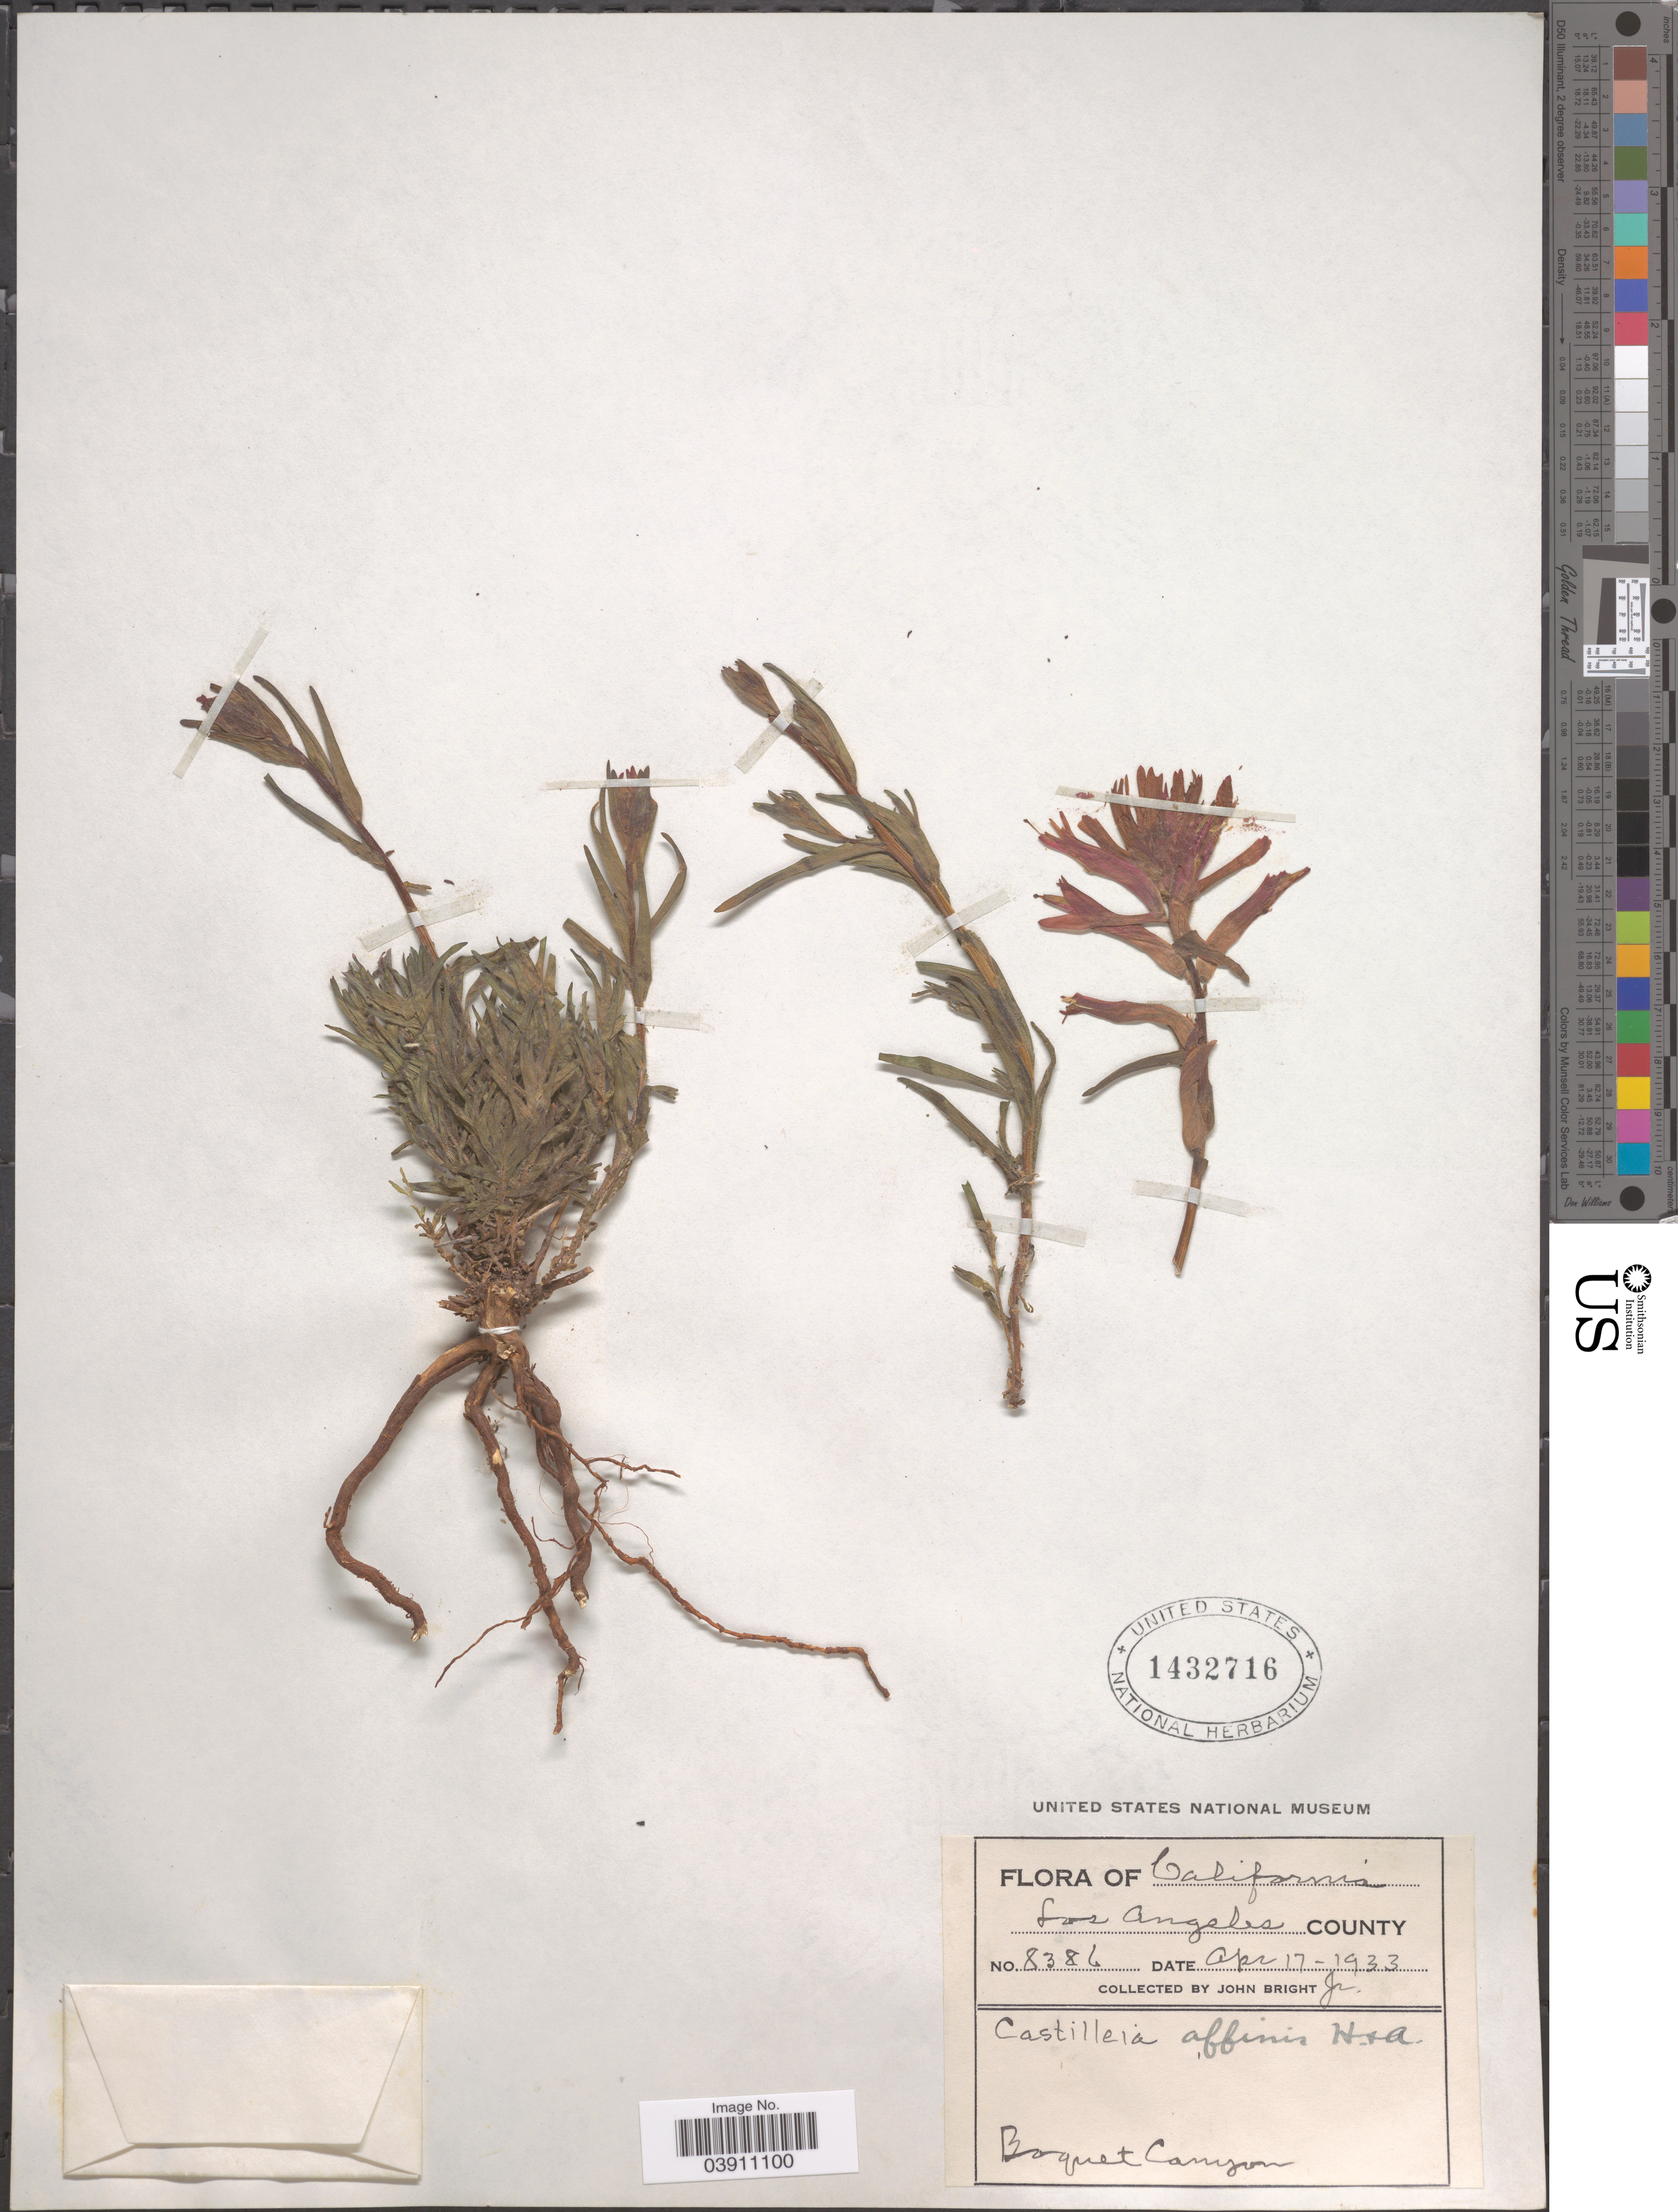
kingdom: Plantae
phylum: Tracheophyta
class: Magnoliopsida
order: Lamiales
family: Orobanchaceae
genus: Castilleja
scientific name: Castilleja affinis subsp. neglecta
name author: (Zeile) T.I. Chuang & Heckard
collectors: J. Bright Jr.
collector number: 8386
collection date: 1933-04-17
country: United States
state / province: California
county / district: Los Angeles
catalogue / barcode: US 1432716